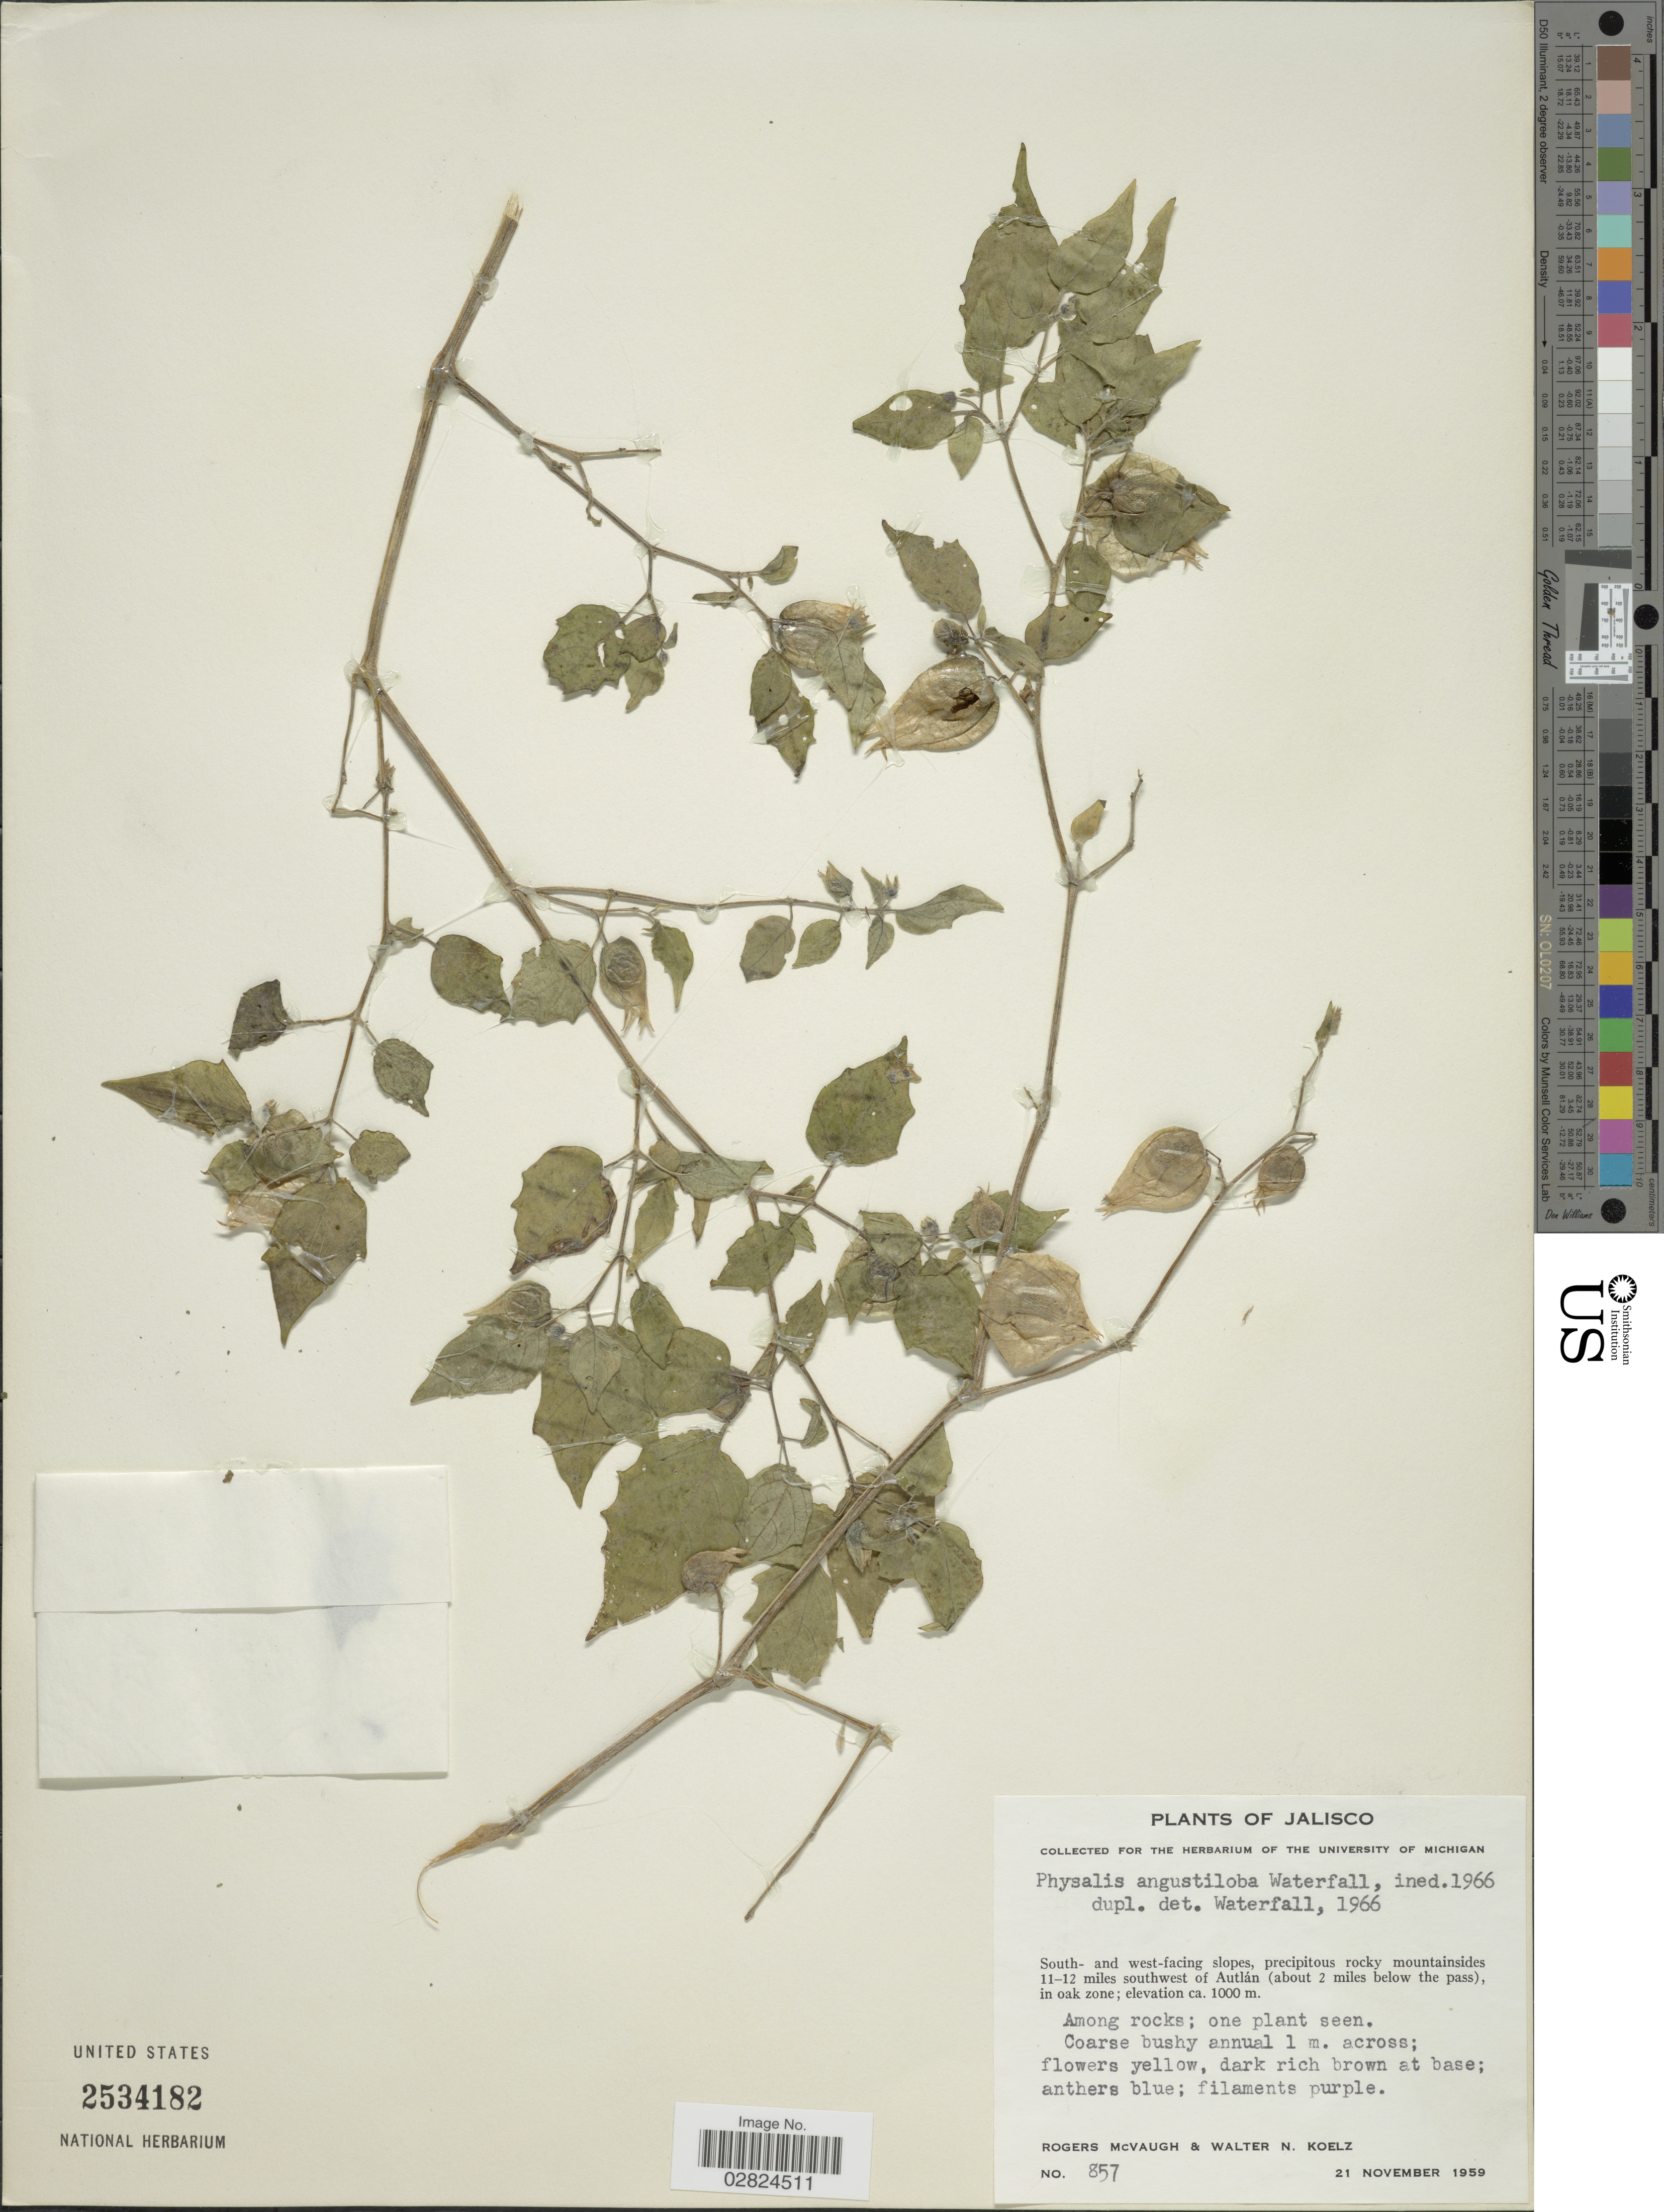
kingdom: Plantae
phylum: Tracheophyta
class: Magnoliopsida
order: Solanales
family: Solanaceae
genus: Physalis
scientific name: Physalis angustiloba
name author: Waterf.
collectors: R. McVaugh & W. N. Koelz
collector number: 857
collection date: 1959-11-21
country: Mexico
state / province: Jalisco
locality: South- and west-facing slopes, precipitous rocky mountainsides 11-12 miles southwest of Autlán (about 2 miles below the pass).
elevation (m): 1000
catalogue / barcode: US 2534182